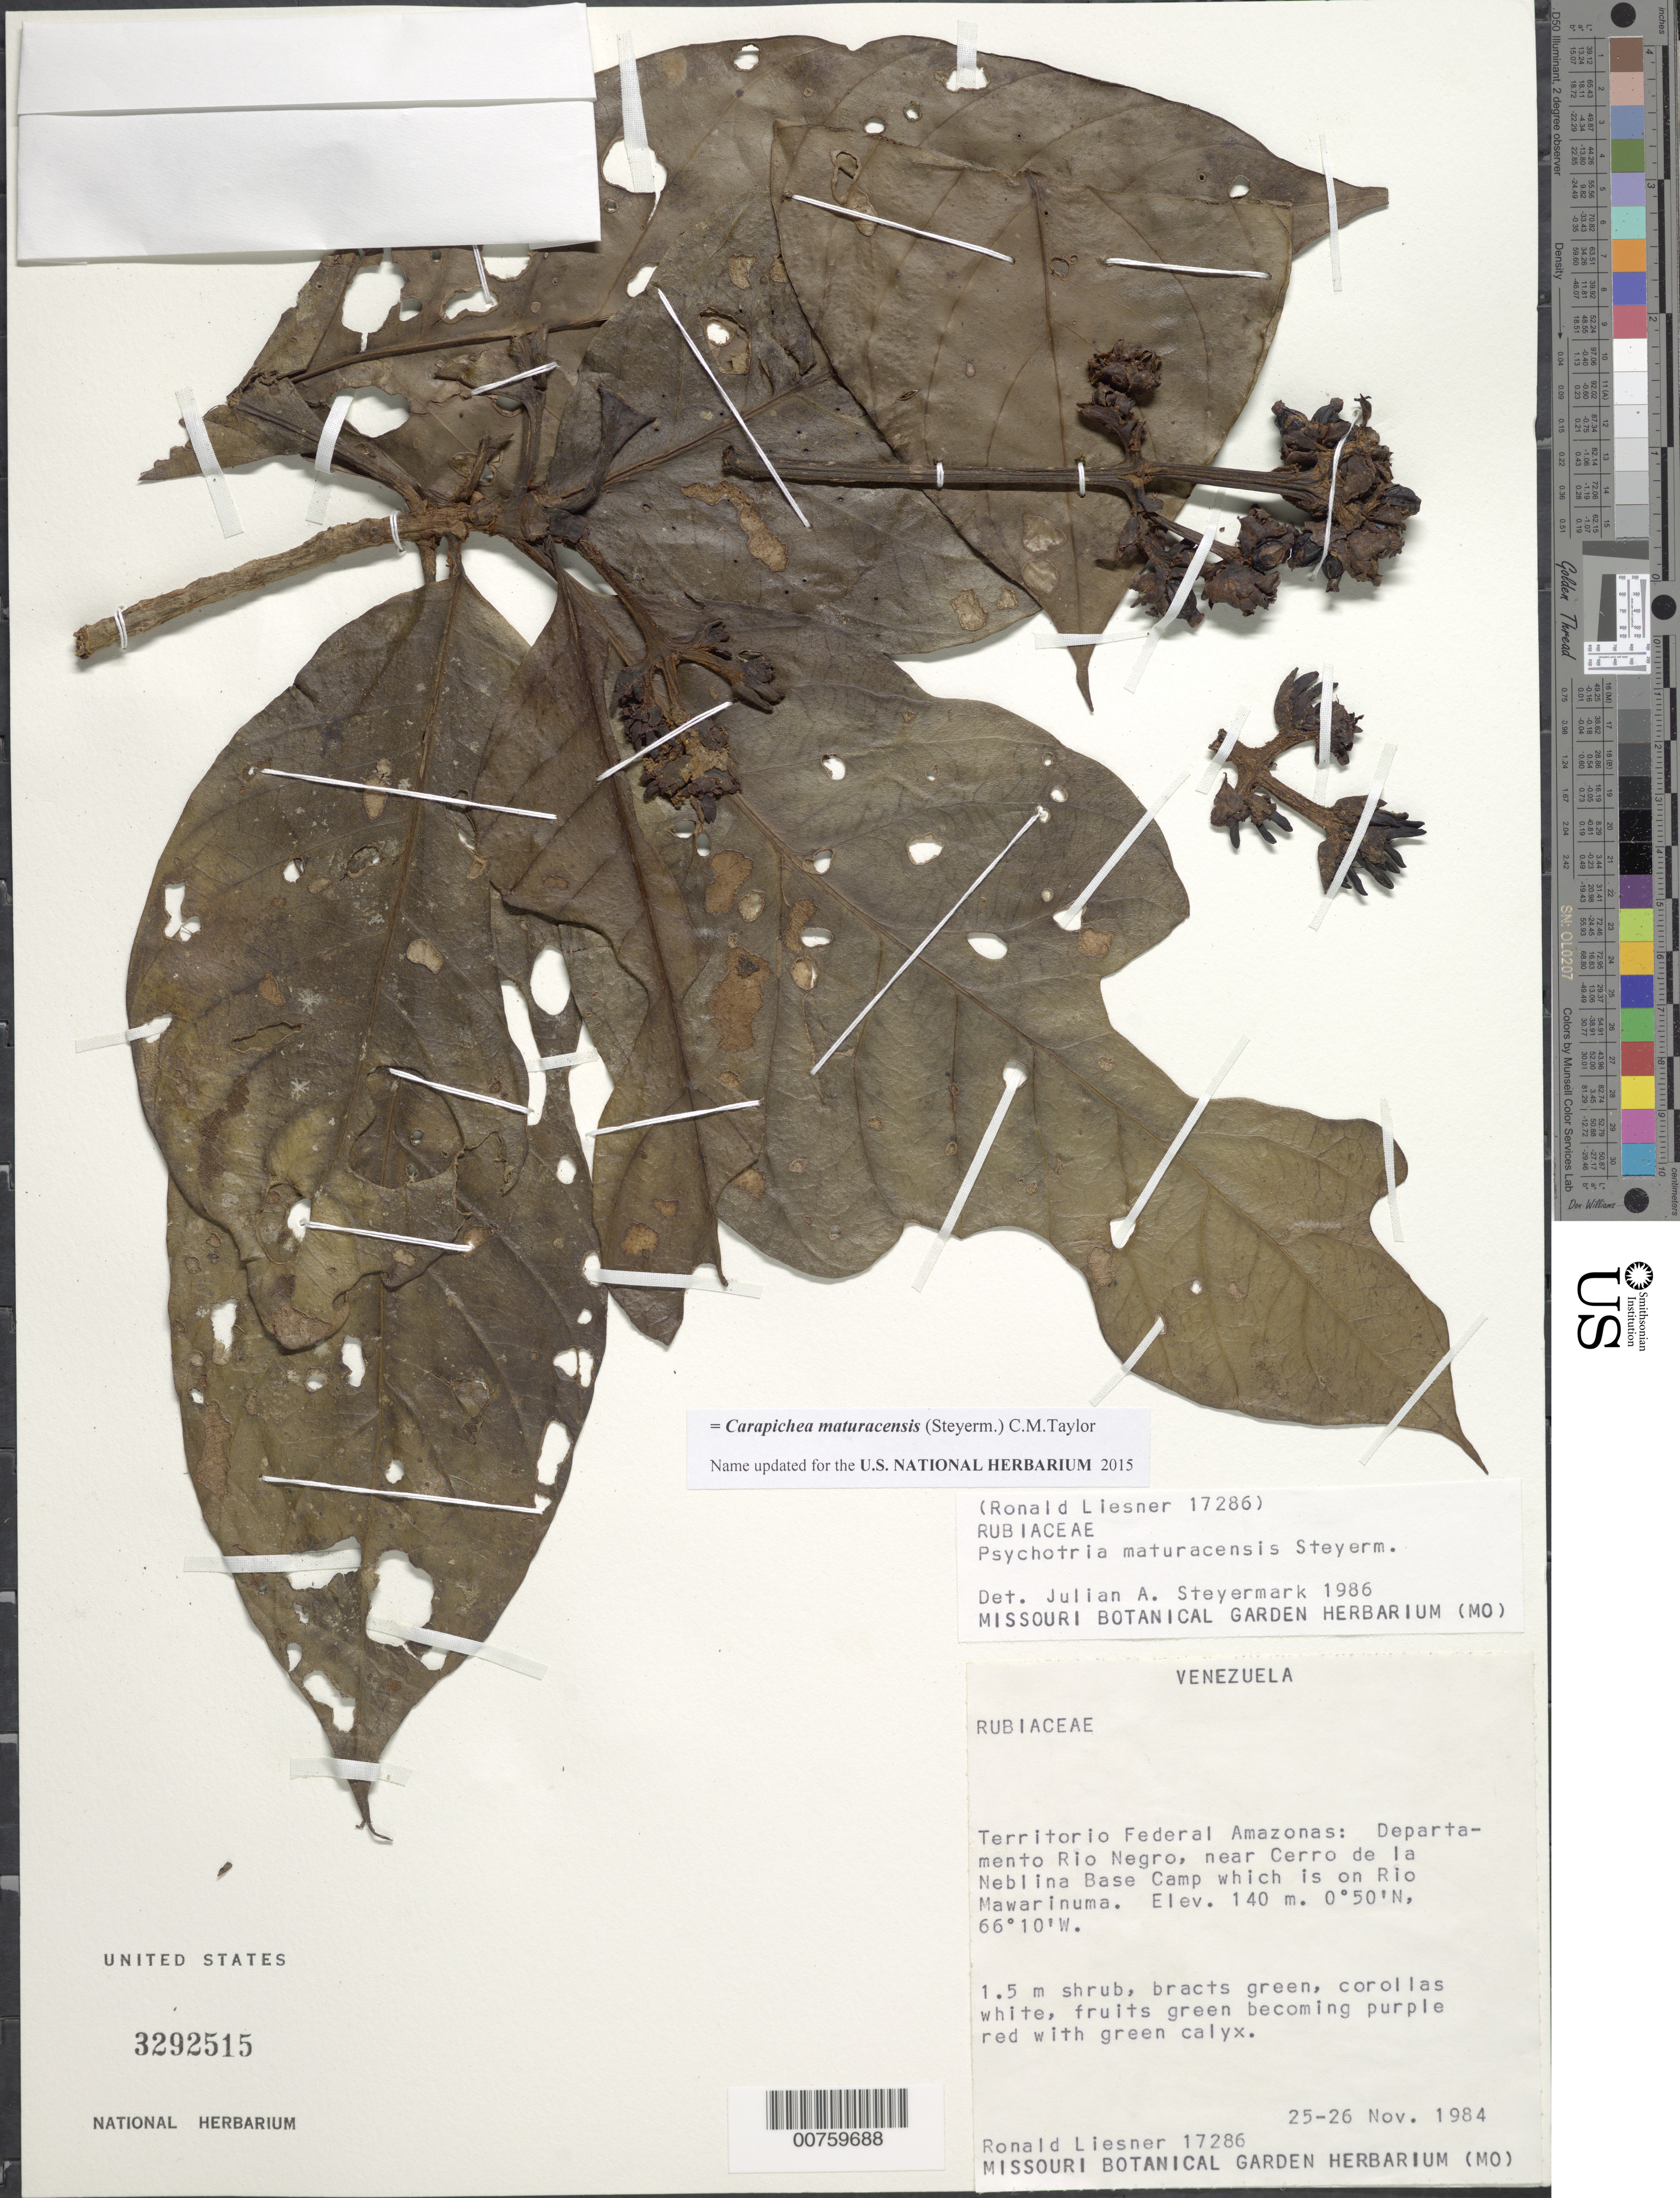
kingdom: Plantae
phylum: Tracheophyta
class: Magnoliopsida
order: Gentianales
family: Rubiaceae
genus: Psychotria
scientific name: Psychotria maturacensis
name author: Steyerm.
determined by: Steyermark, Julian A., (VEN)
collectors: R. L. Liesner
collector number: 17286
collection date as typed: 25-Nov-84 to 26-Nov-84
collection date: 1984-11-25/1984-11-26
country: Venezuela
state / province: Amazonas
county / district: Río Negro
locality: Cerro de La Neblina Base Camp, close to, on Río Mawarinuma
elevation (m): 140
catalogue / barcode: US 3292515